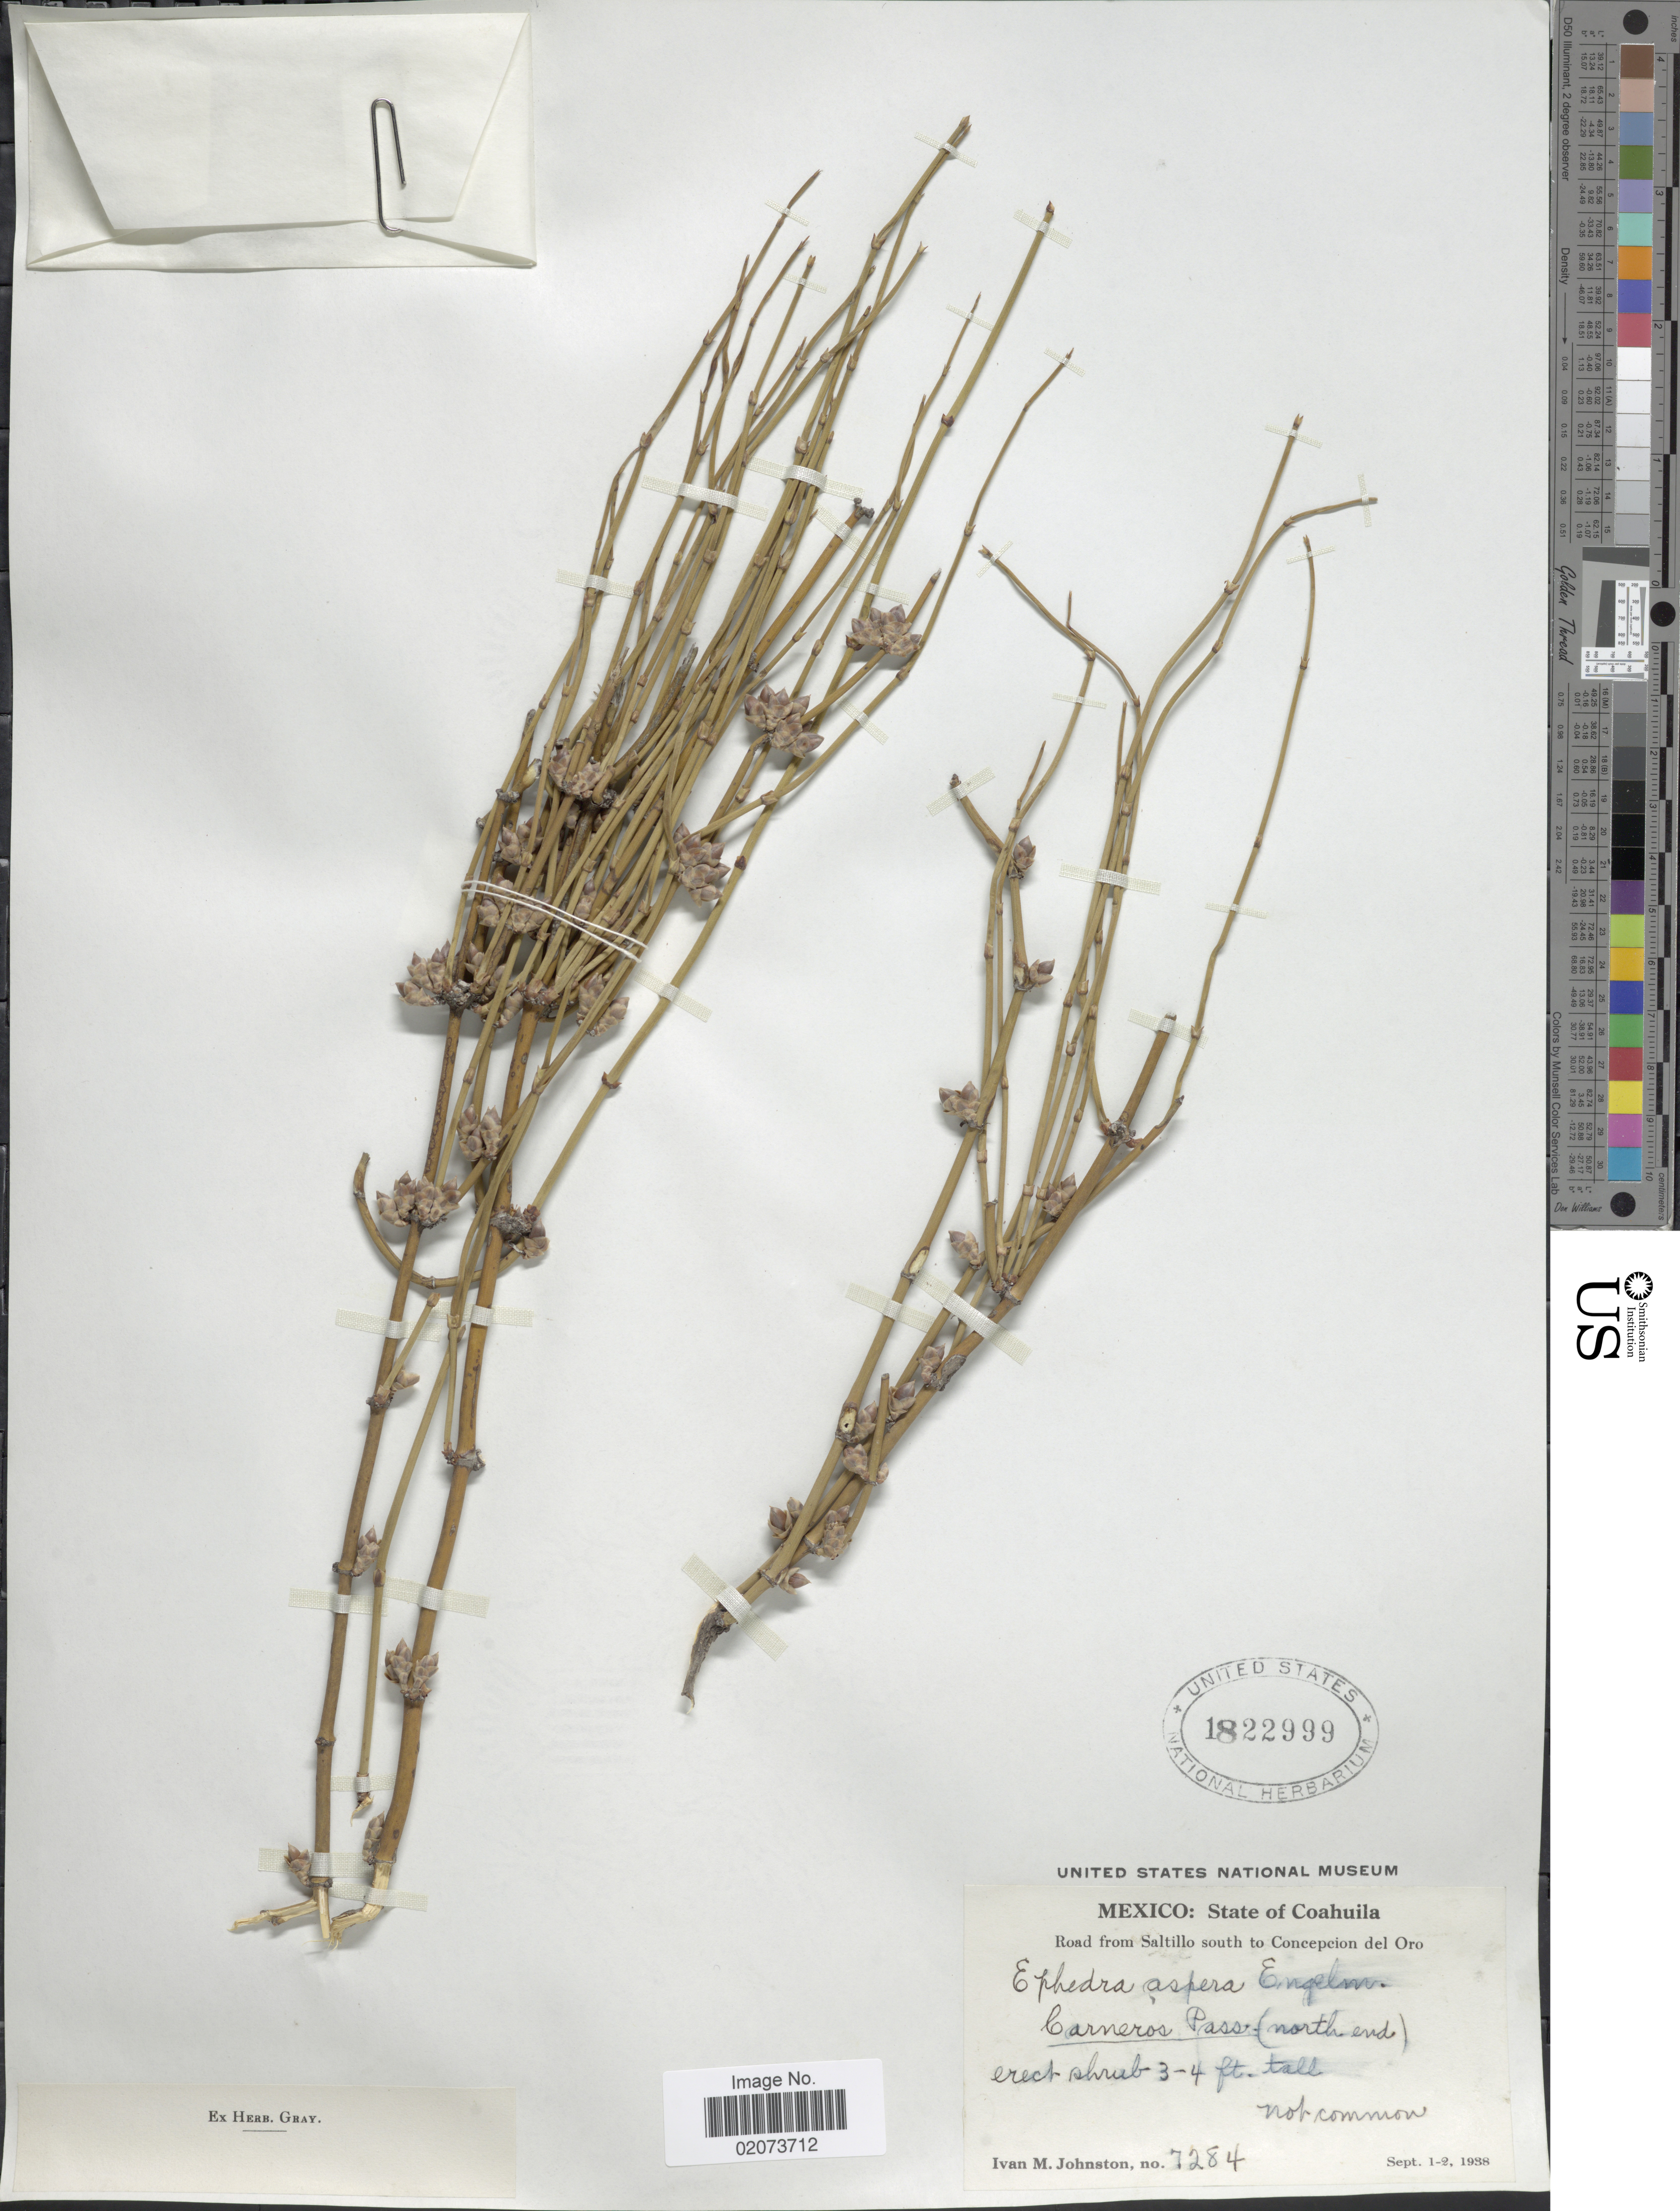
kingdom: Plantae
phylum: Tracheophyta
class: Gnetopsida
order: Ephedrales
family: Ephedraceae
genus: Ephedra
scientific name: Ephedra aspera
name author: Engelm. ex S. Watson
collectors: I.M. Johnston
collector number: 7284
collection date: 1938-09-01/1938-09-02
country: Mexico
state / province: Coahuila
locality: Mexico: State of Coahuila, Road from Saltillo south of Concepcion del Oro, Carneros Pass (north end)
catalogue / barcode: US 1822999